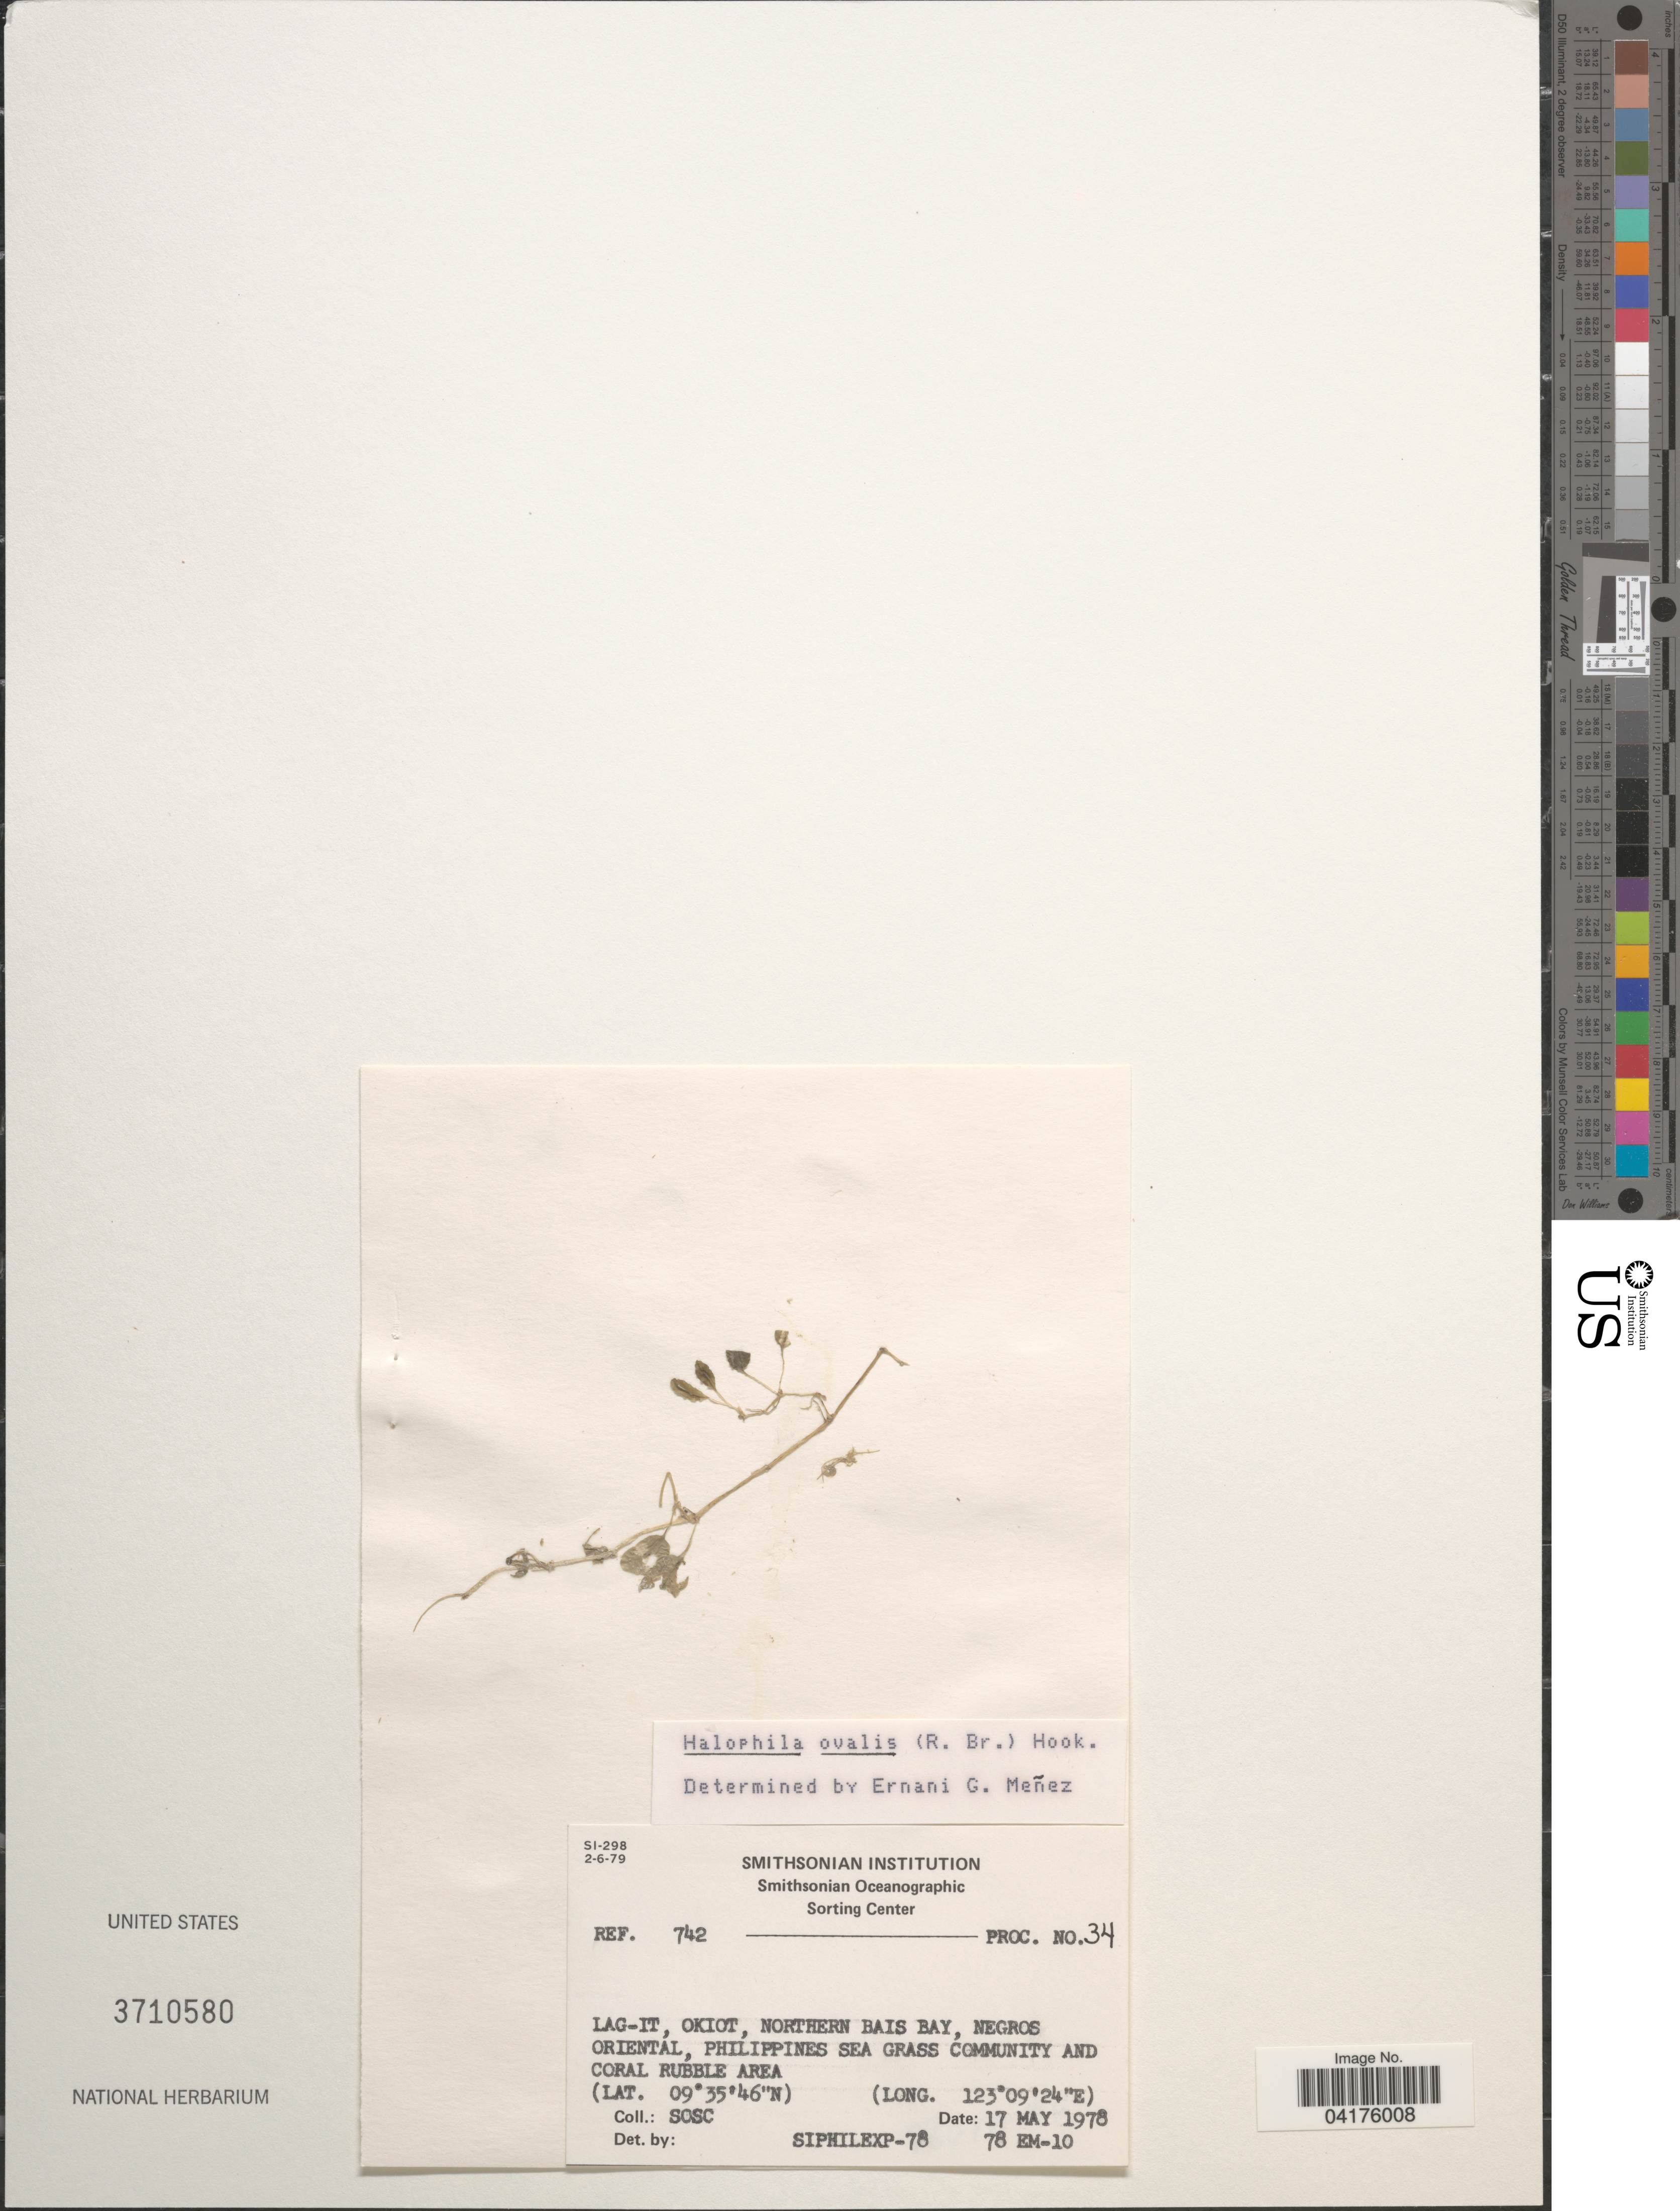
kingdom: Plantae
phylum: Tracheophyta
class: Liliopsida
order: Alismatales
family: Hydrocharitaceae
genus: Halophila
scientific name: Halophila ovalis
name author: (R. Br.) Hook. f.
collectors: Smithsonian Oceanographic Sorting Center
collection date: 1978-05-17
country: Philippines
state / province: Central Visayas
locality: Lag-It, Okiot, Northern Bais Bay, Negros Oriental, Philippines Sea Grass Community and Coral Rubble Area.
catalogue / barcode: US 3710580